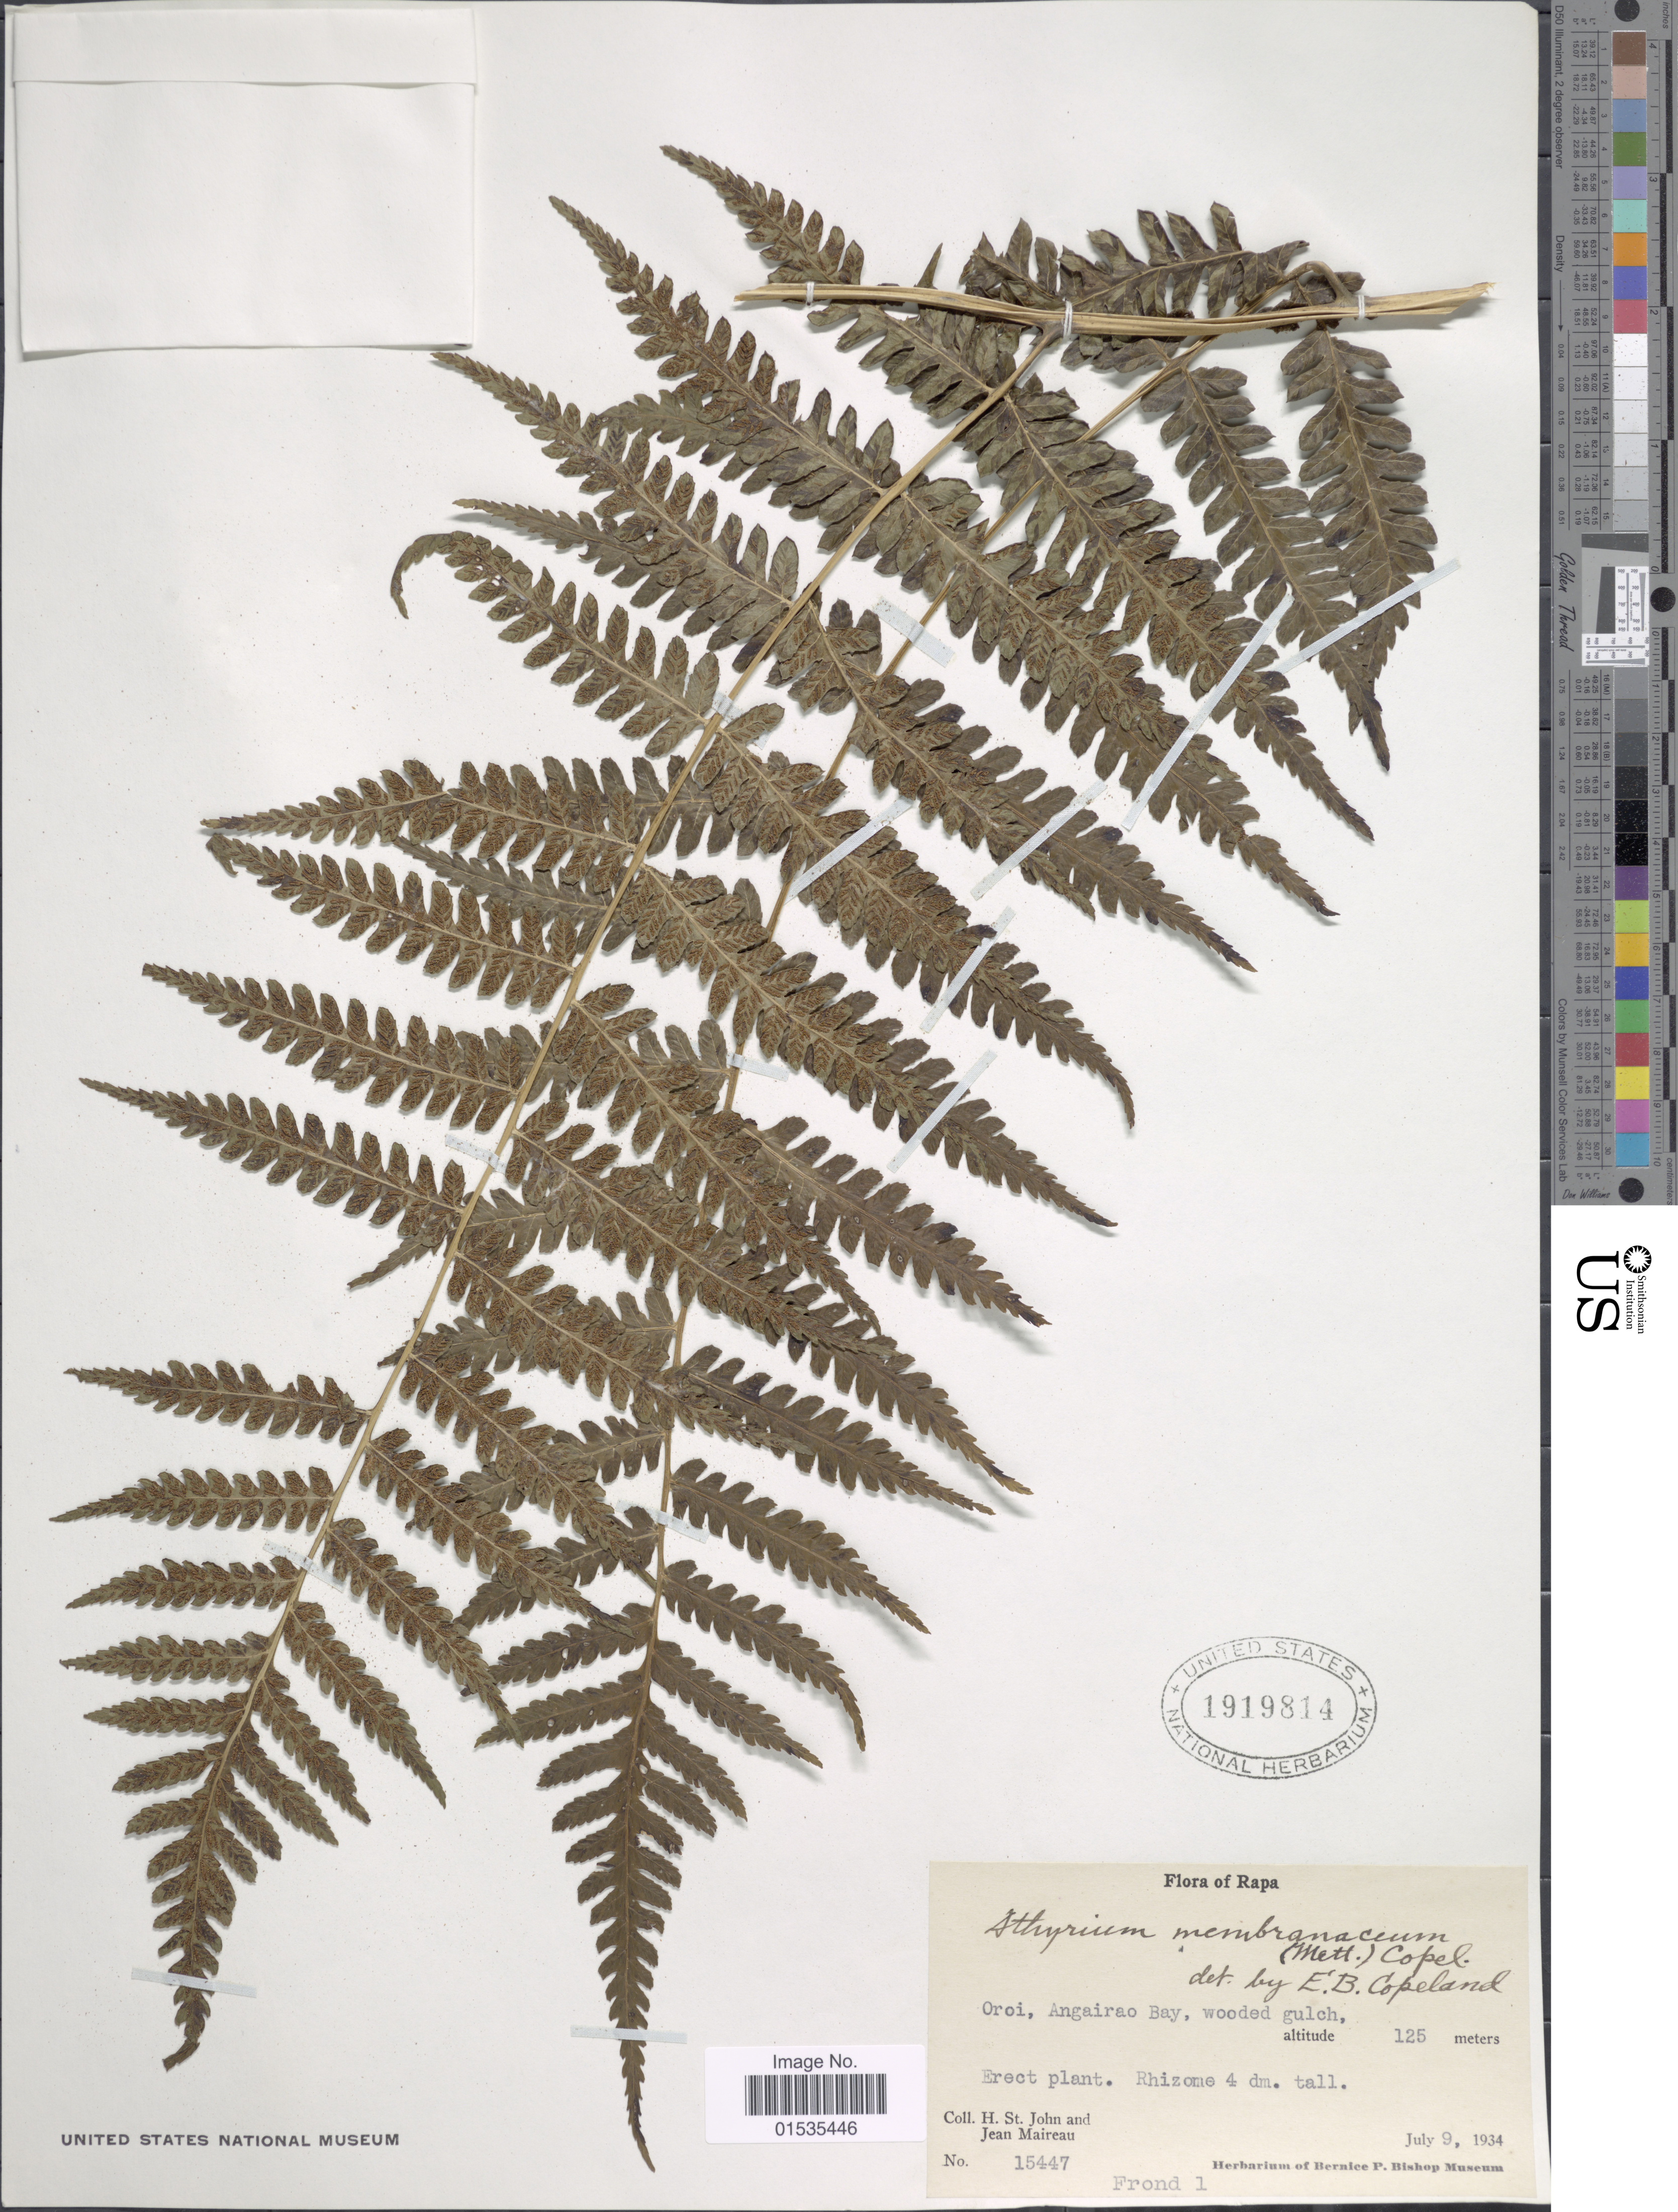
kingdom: Plantae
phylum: Tracheophyta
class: Polypodiopsida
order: Polypodiales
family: Athyriaceae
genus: Diplazium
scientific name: Diplazium harpeodes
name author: T. Moore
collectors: H. St. John & J. Maireau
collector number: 15447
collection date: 1934-07-09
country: French Polynesia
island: Rapa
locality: Rapa, Orio, Angairao Bay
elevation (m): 125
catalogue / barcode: US 1919814